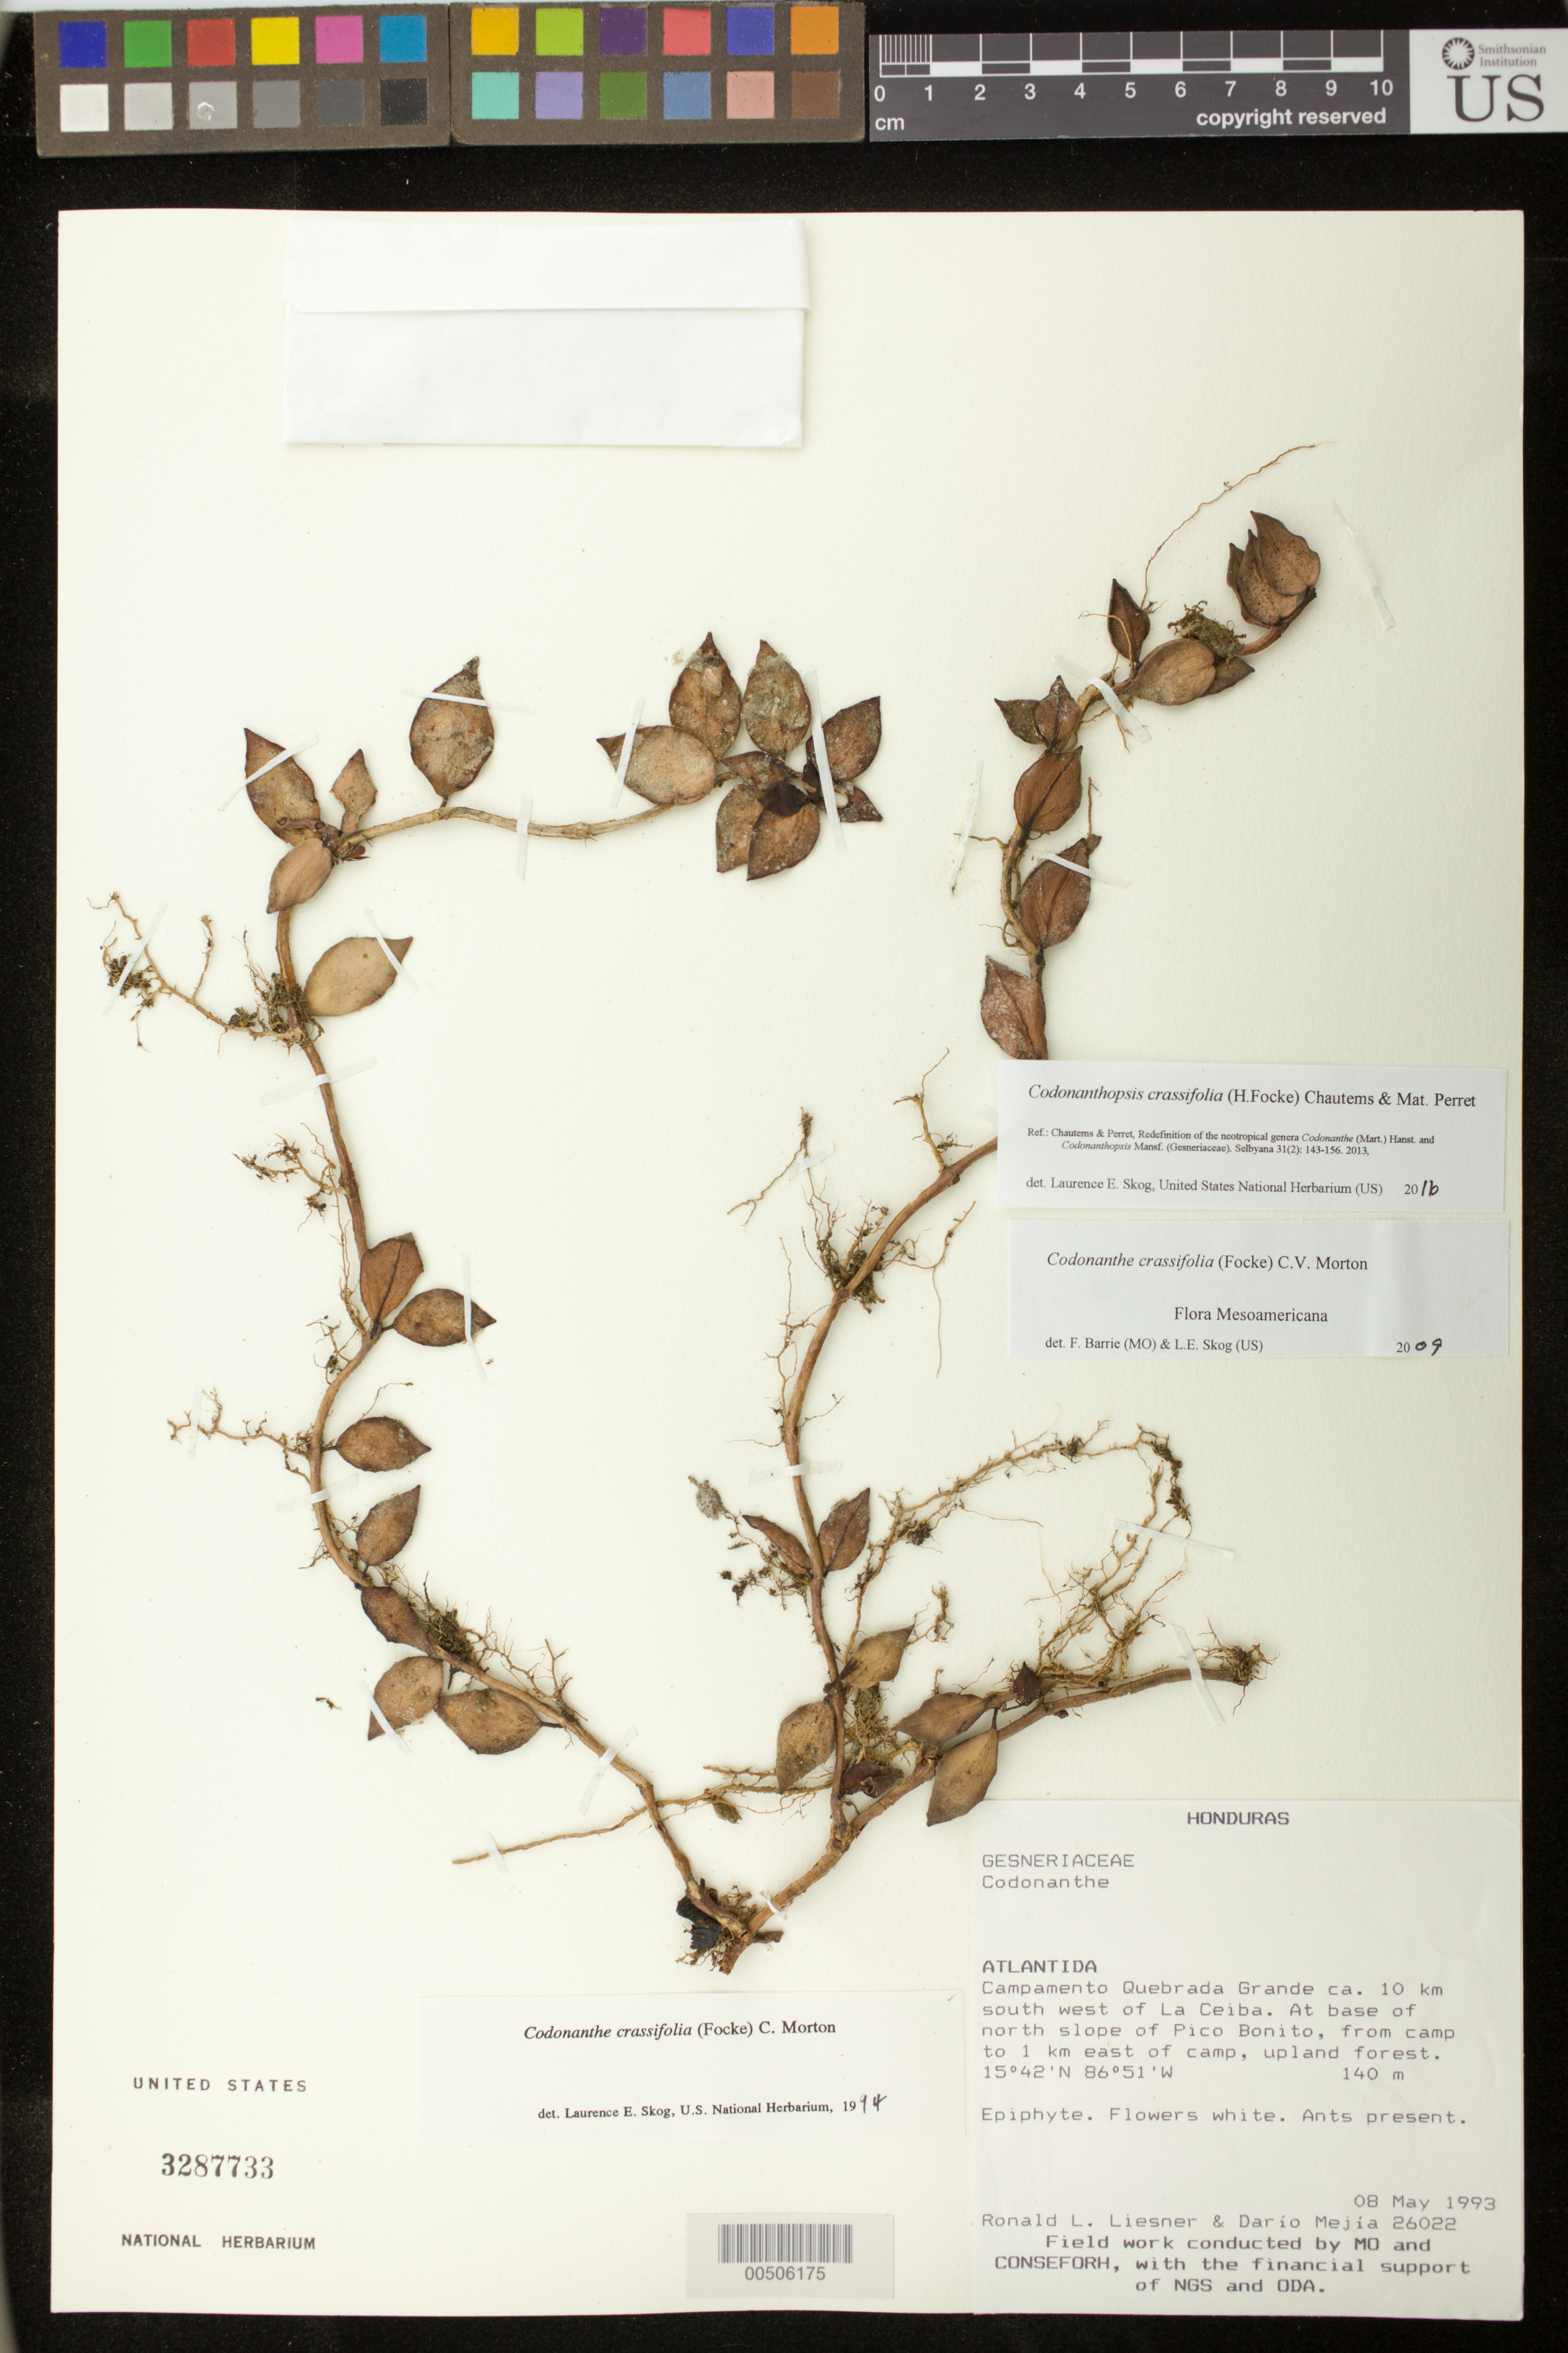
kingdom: Plantae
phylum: Tracheophyta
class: Magnoliopsida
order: Lamiales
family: Gesneriaceae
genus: Codonanthopsis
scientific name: Codonanthopsis crassifolia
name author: (H. Focke) Chautems & Mat.Perret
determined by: Skog, Laurence E.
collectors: R. L. Liesner & et al.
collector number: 26022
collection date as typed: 08 May 1993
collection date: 1993-05-08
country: Honduras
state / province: Atlántida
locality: La Ceiba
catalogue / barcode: US 3287733